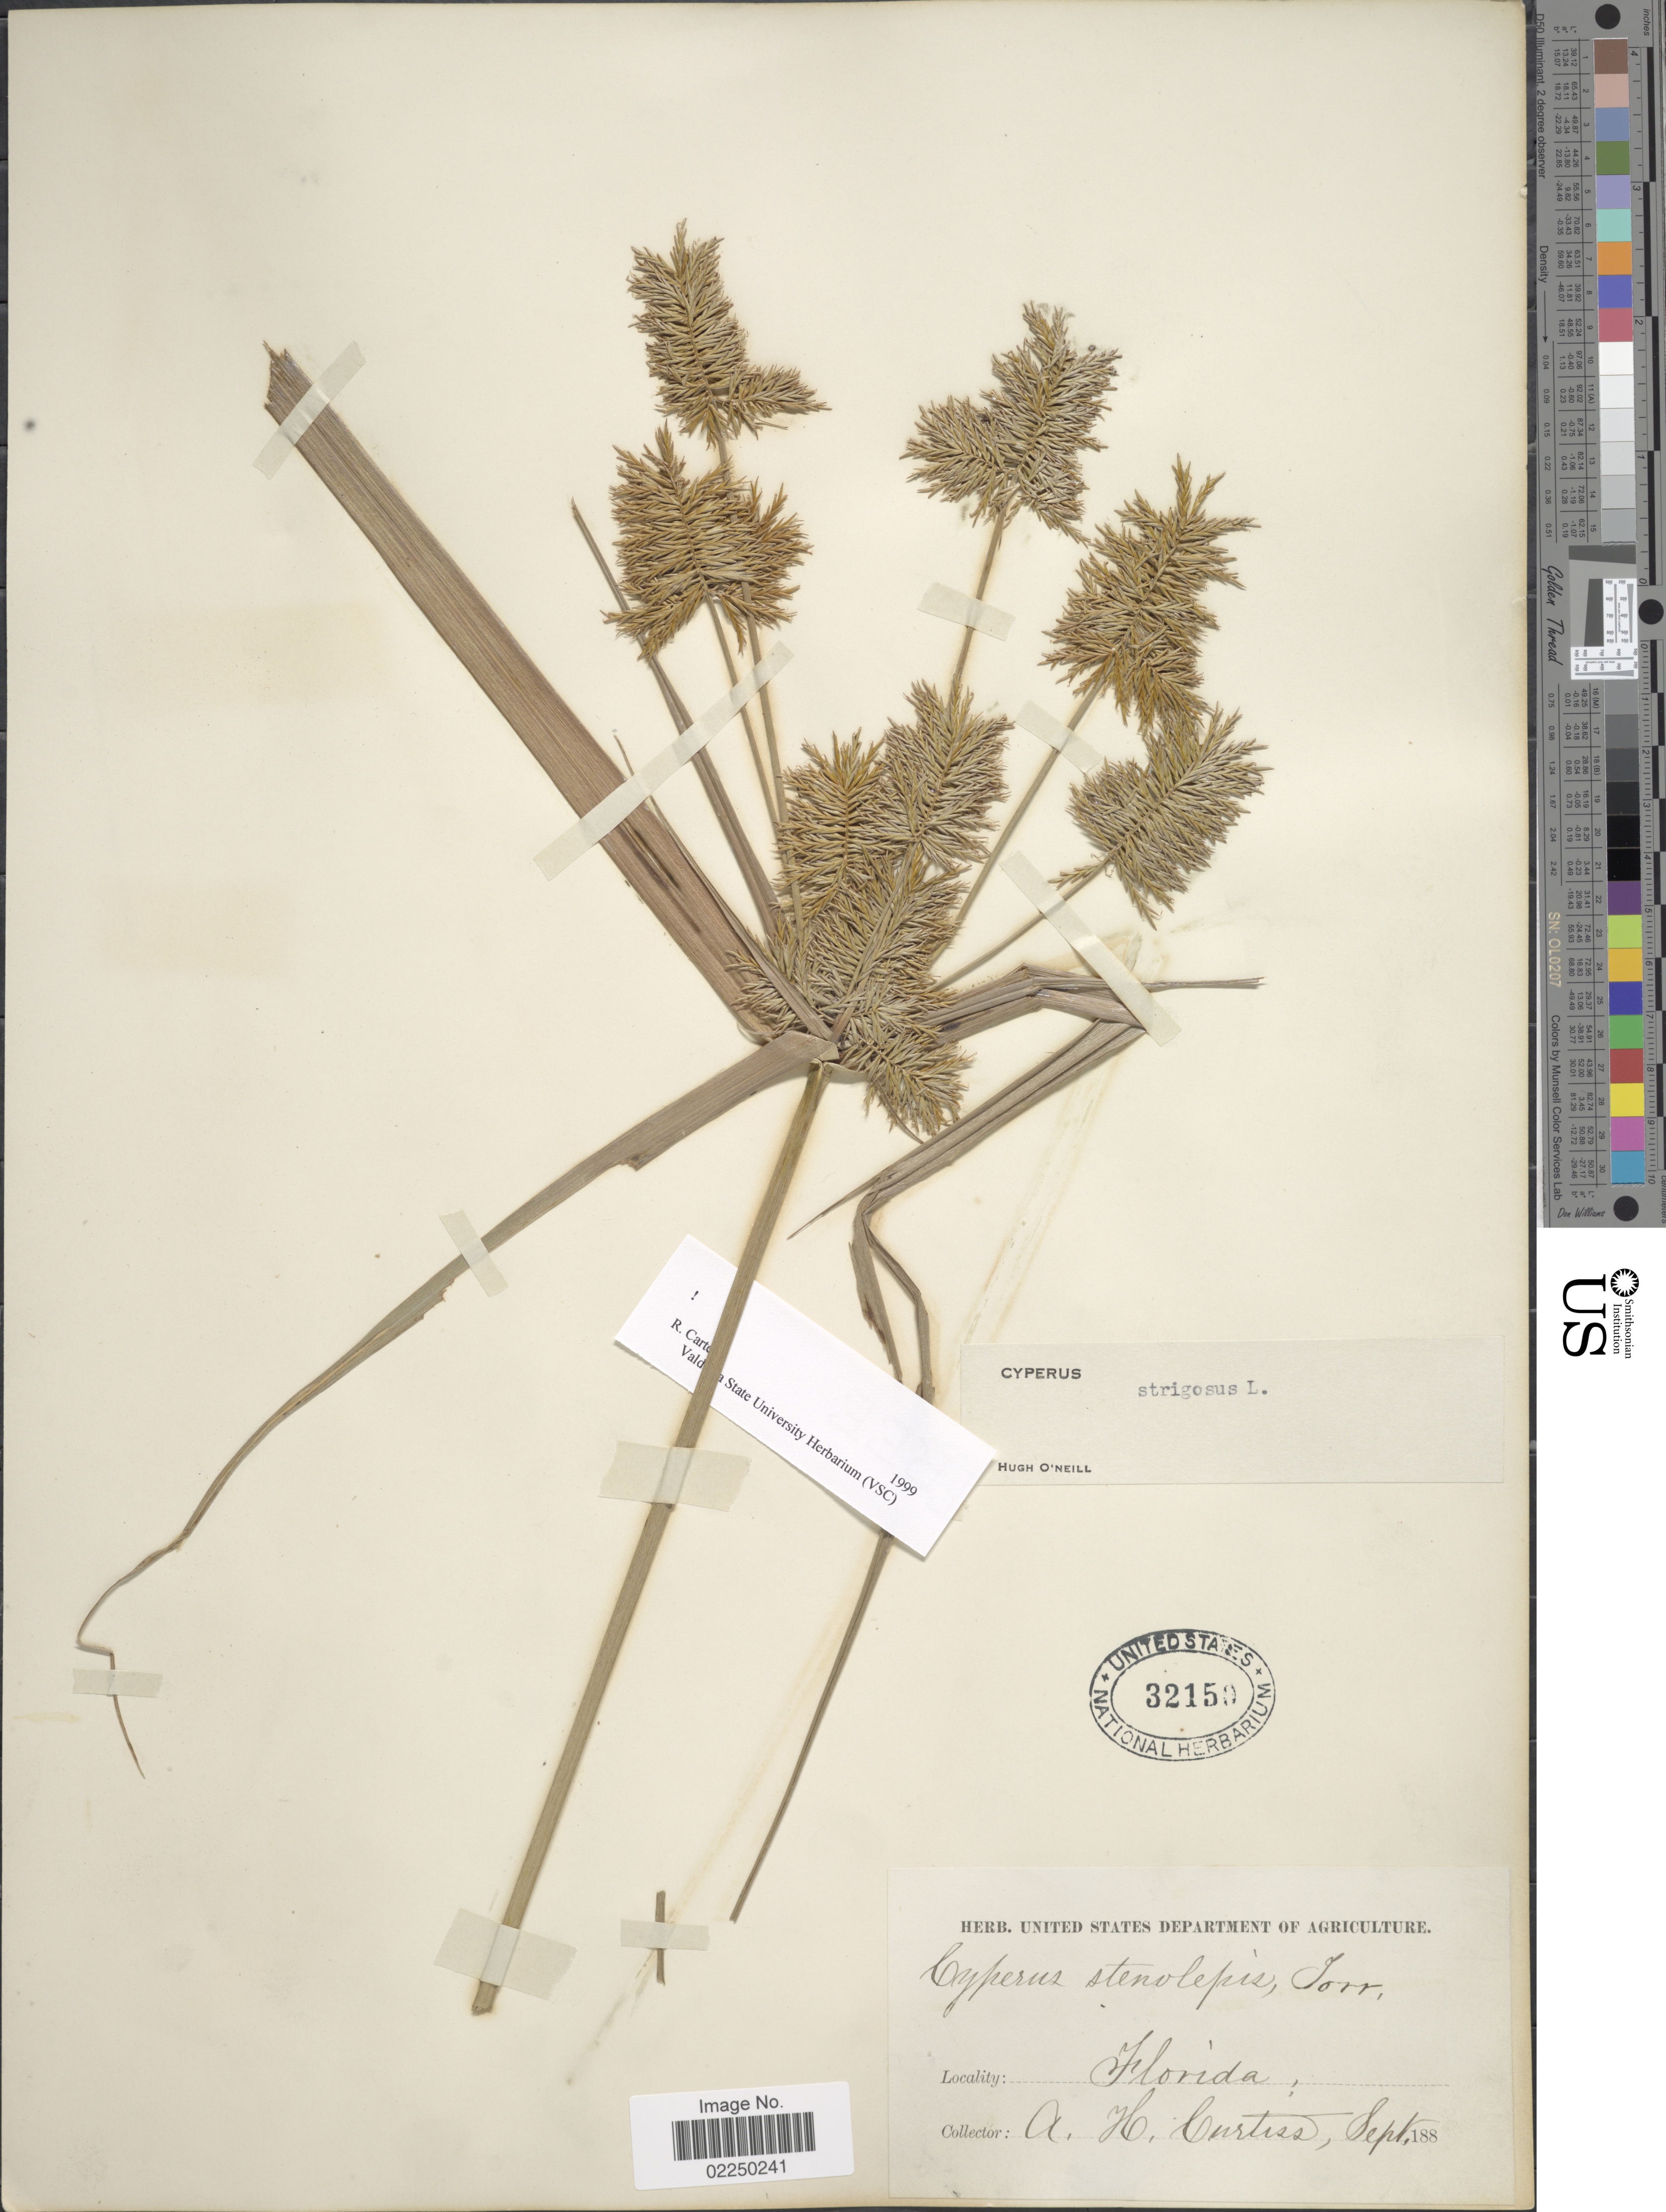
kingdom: Plantae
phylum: Tracheophyta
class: Liliopsida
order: Poales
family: Cyperaceae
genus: Cyperus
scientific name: Cyperus strigosus L.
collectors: A. Curtis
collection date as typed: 188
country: United States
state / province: Florida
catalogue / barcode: US 32150